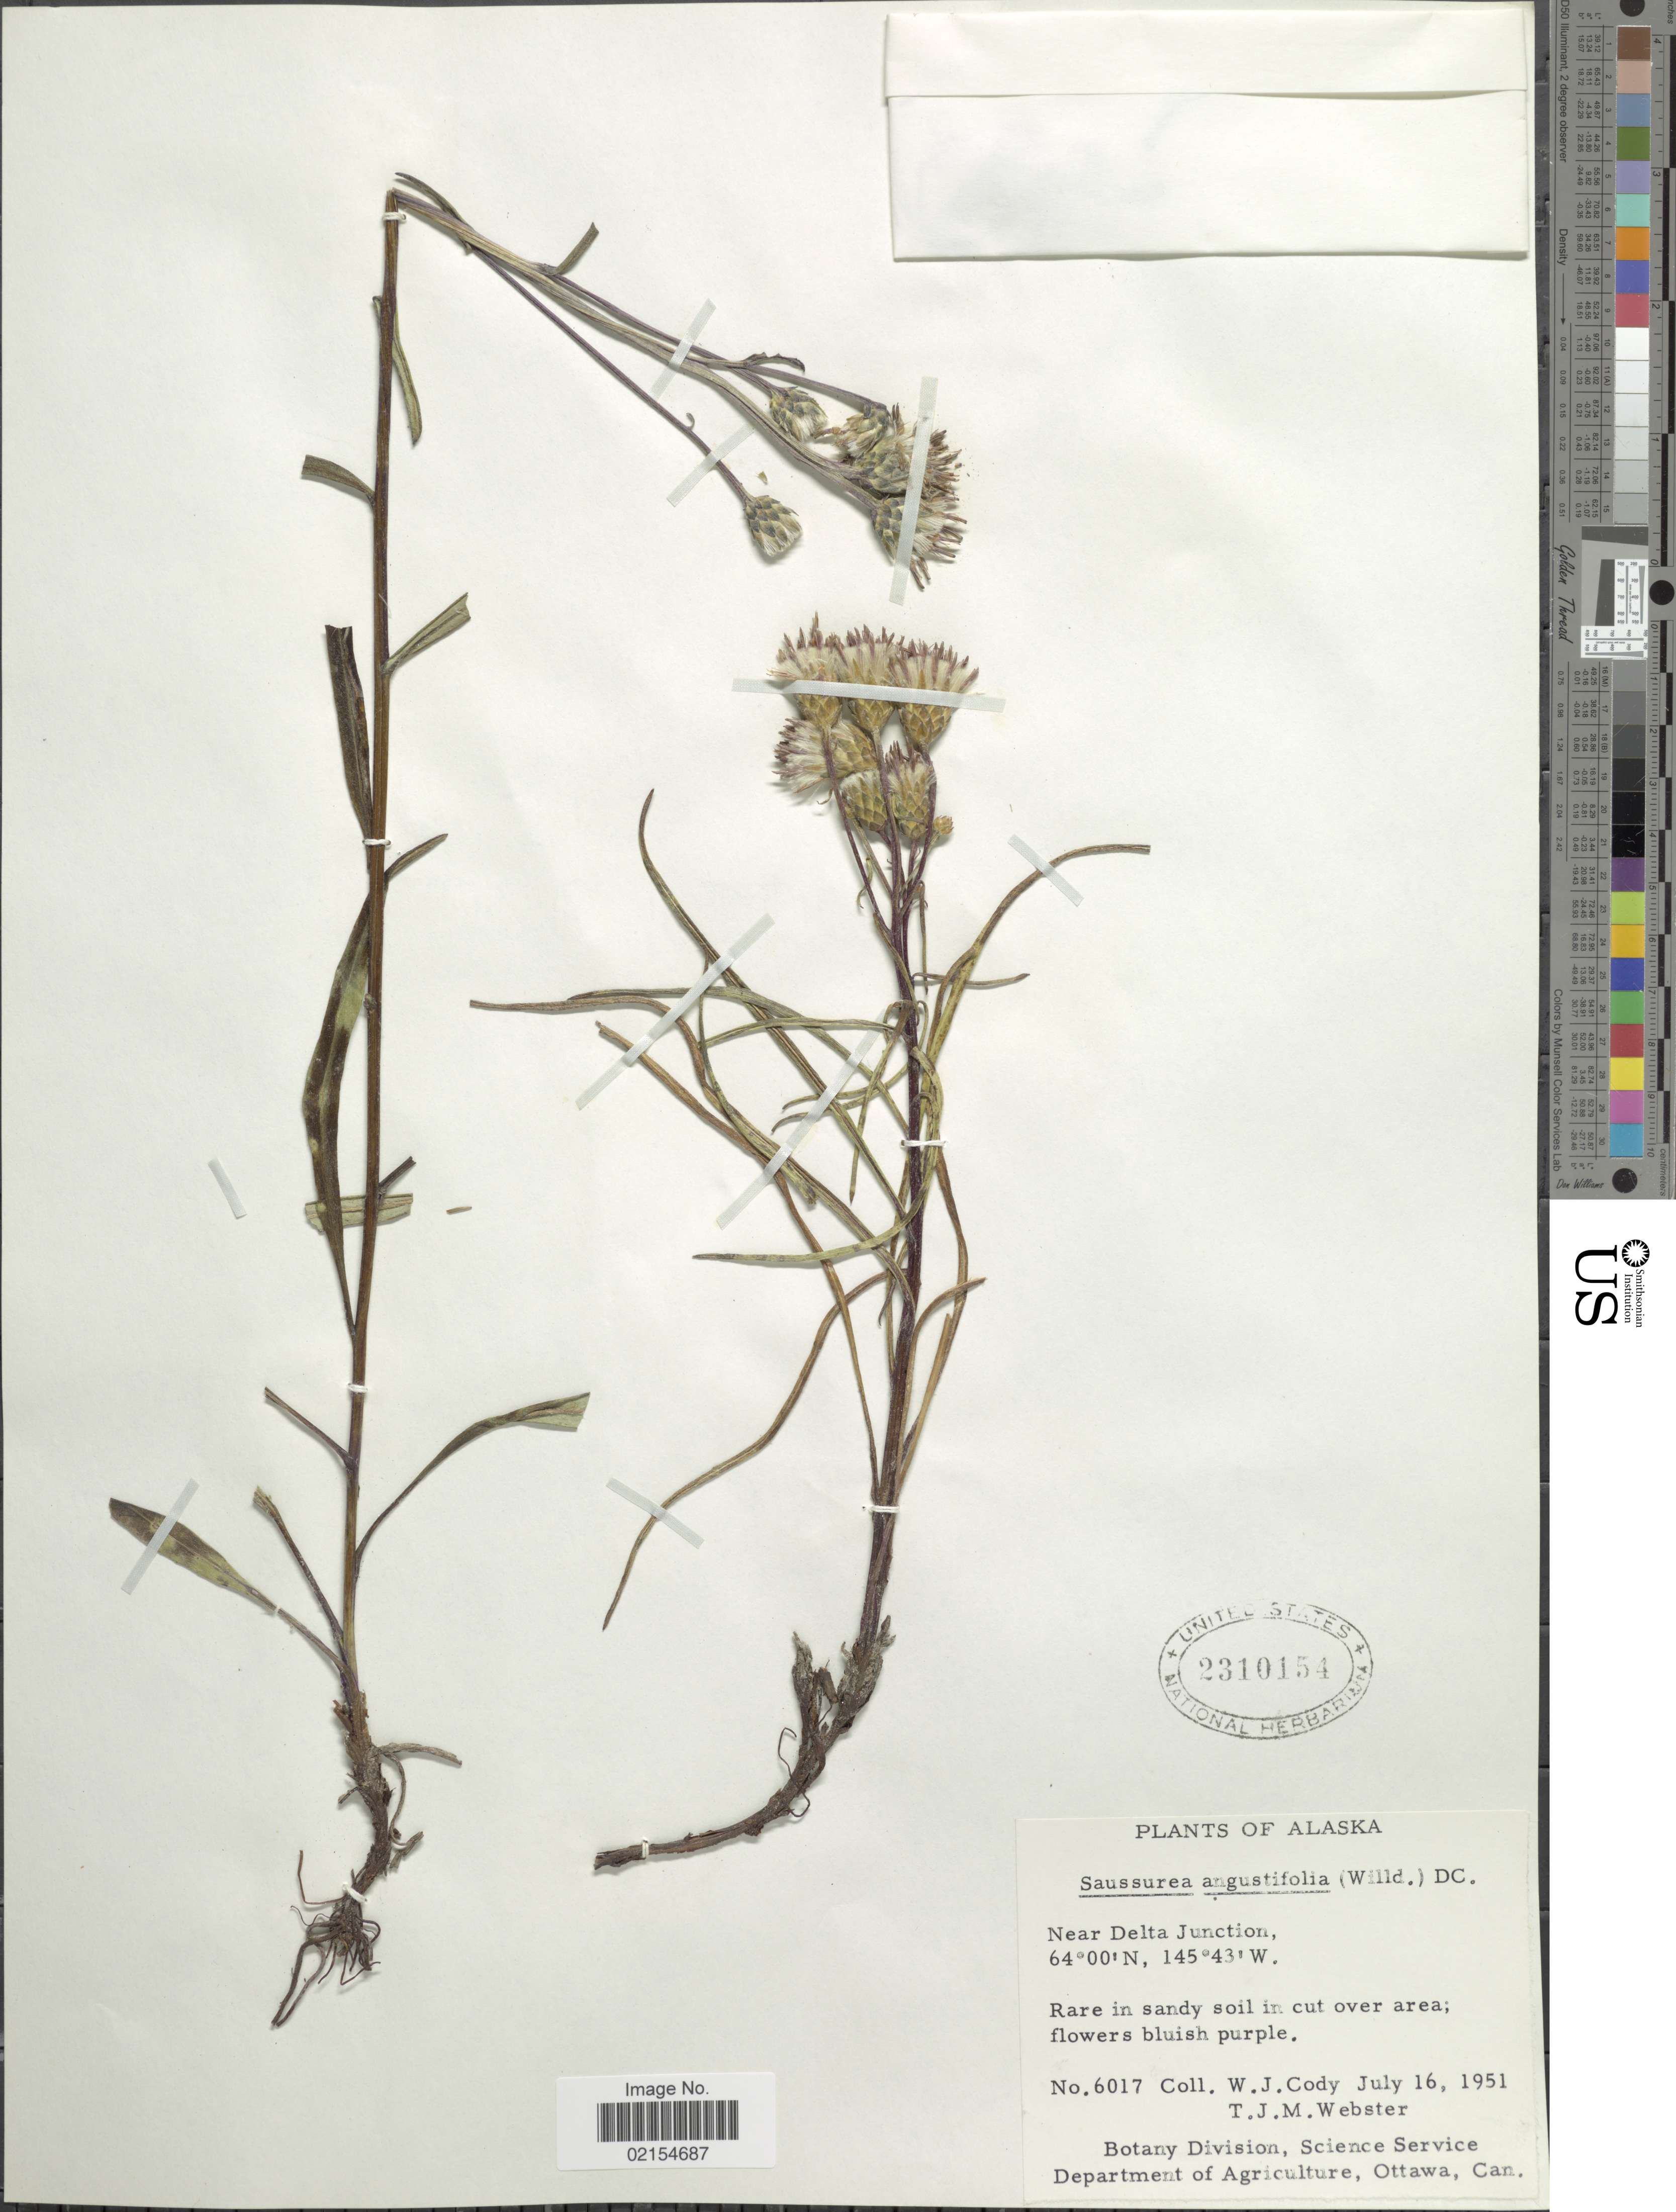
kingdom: Plantae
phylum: Tracheophyta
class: Magnoliopsida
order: Asterales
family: Asteraceae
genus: Saussurea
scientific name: Saussurea angustifolia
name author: (L.) DC.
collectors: W. Cody & T. J. Webster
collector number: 6017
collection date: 1951-07-16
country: United States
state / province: Alaska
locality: Near Delta Junction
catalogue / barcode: US 2310154